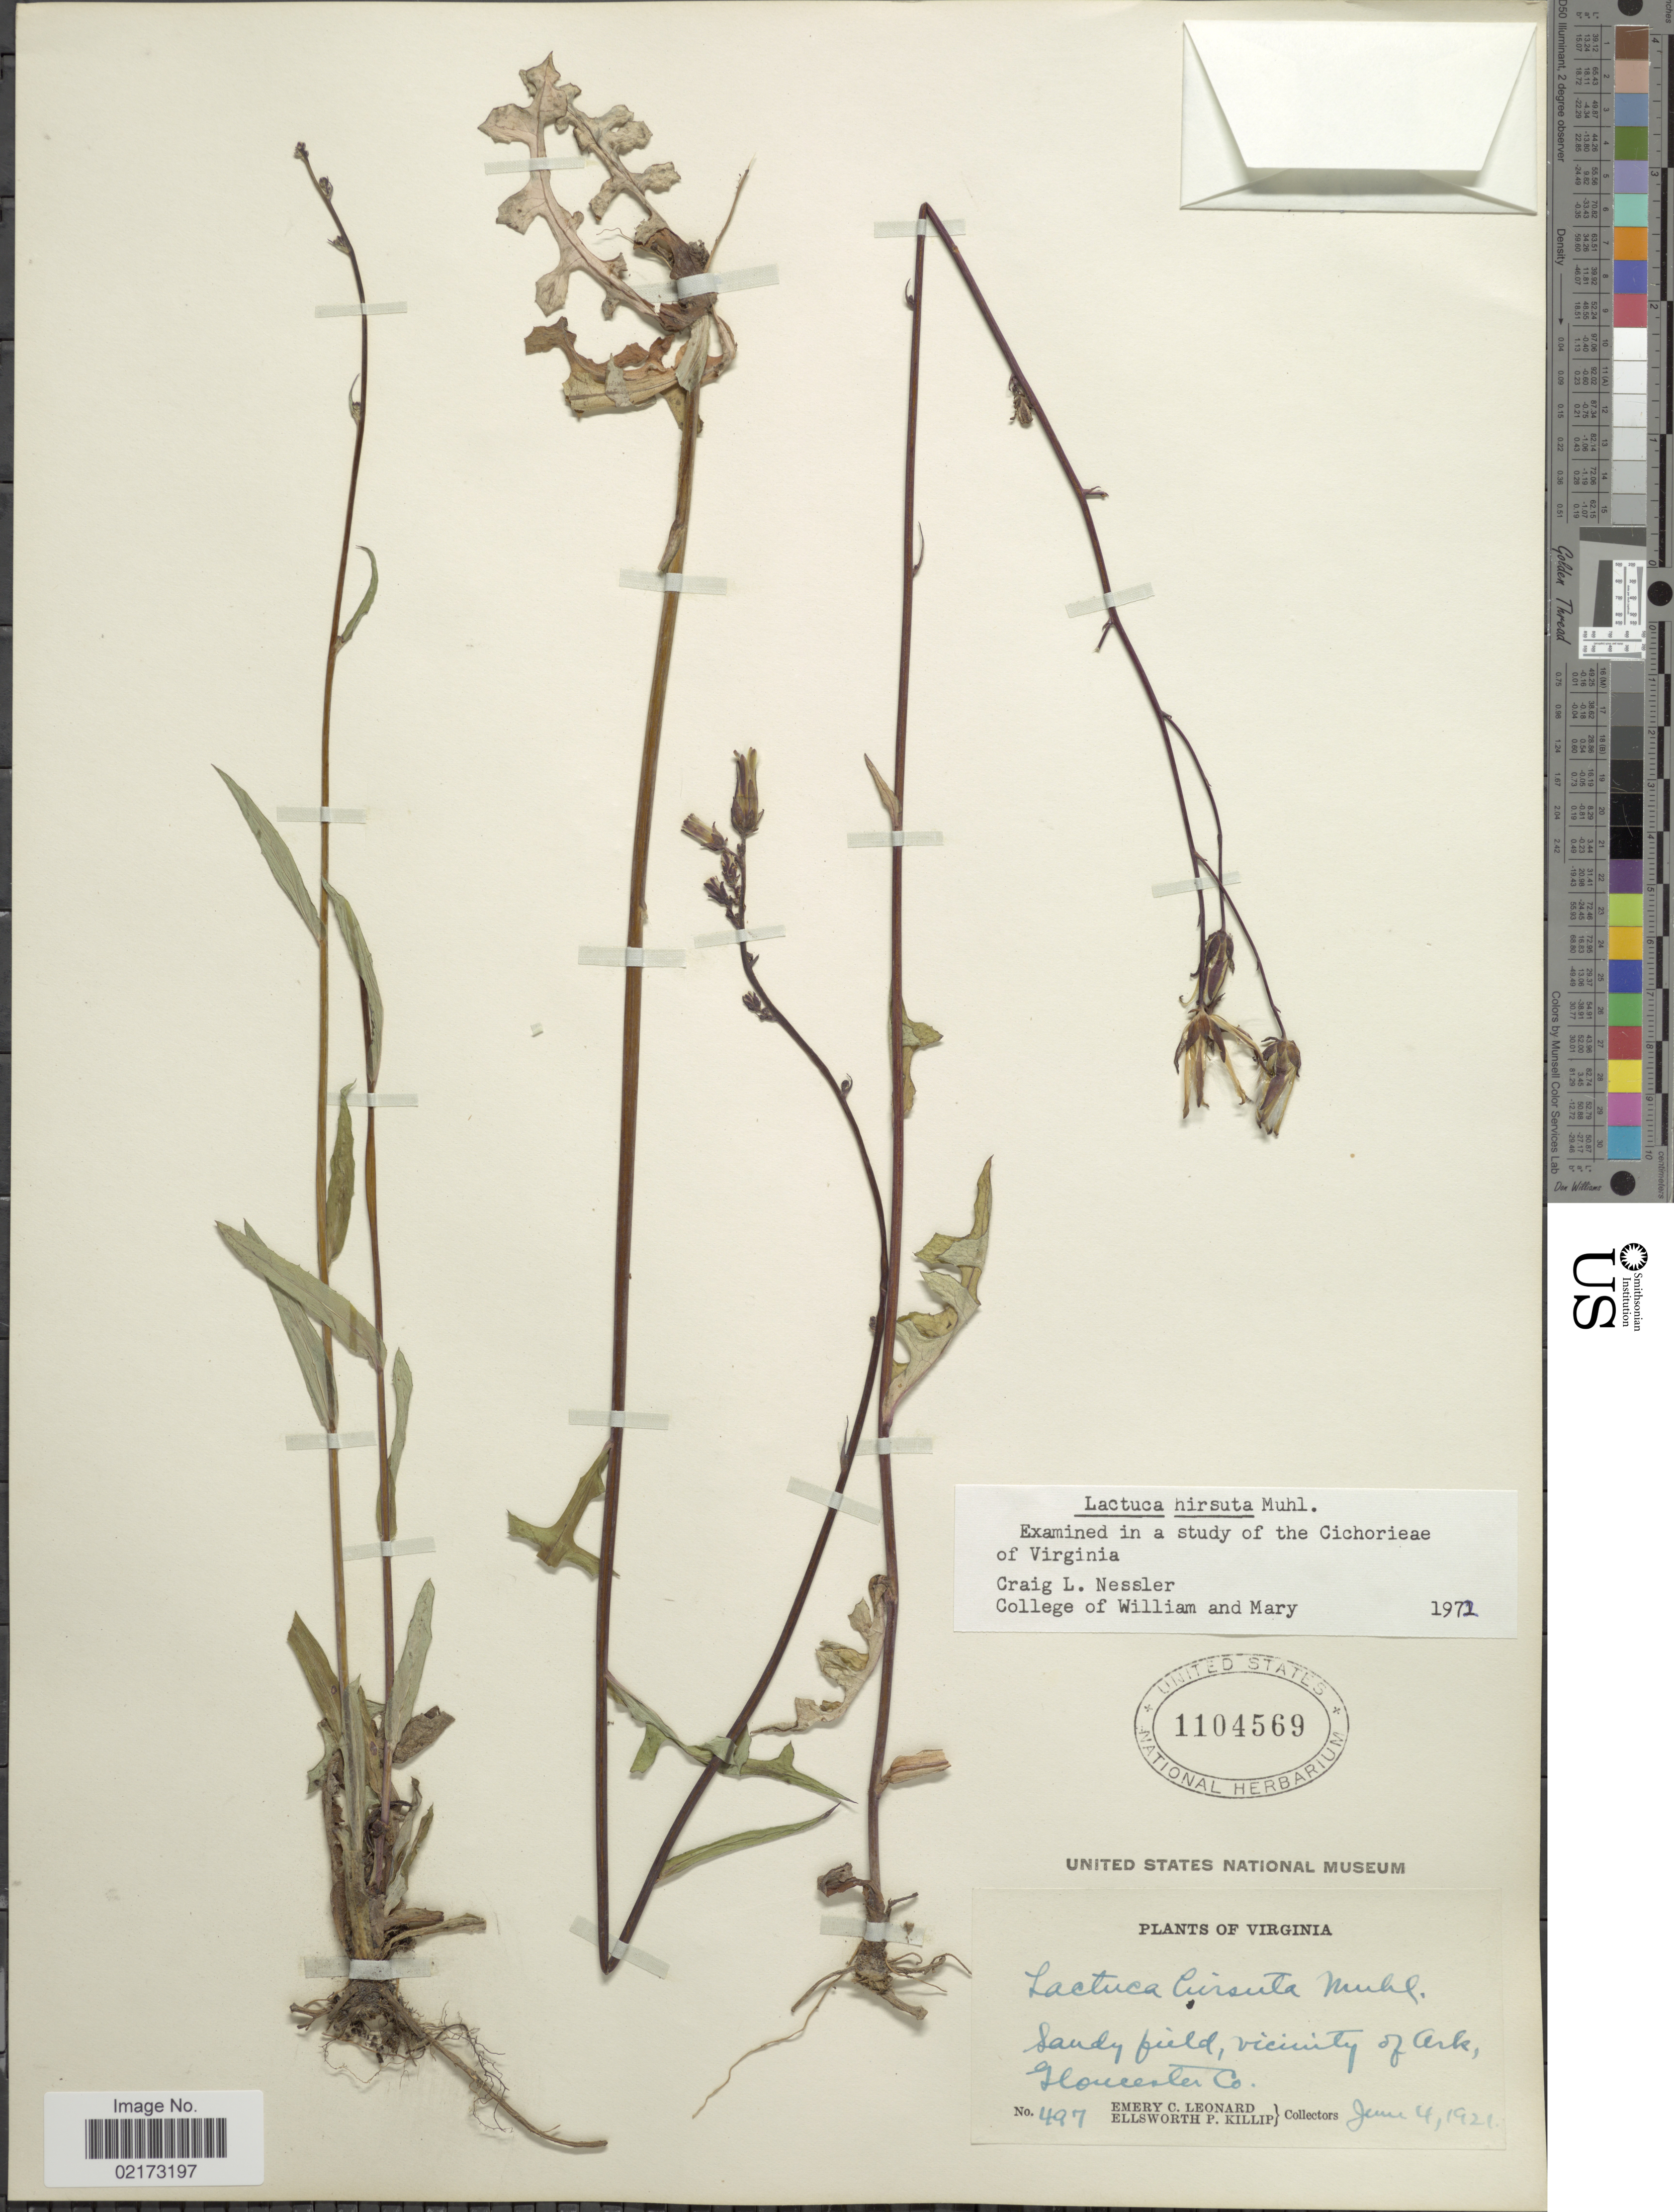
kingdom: Plantae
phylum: Tracheophyta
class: Magnoliopsida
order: Asterales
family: Asteraceae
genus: Lactuca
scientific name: Lactuca hirsuta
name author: Muhl. ex Nutt.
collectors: E. C. Leonard & E. P. Killip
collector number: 497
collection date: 1921-06-04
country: United States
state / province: Virginia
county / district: Gloucester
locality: Vicinity of Ark, Gloucester Co.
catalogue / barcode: US 1104569